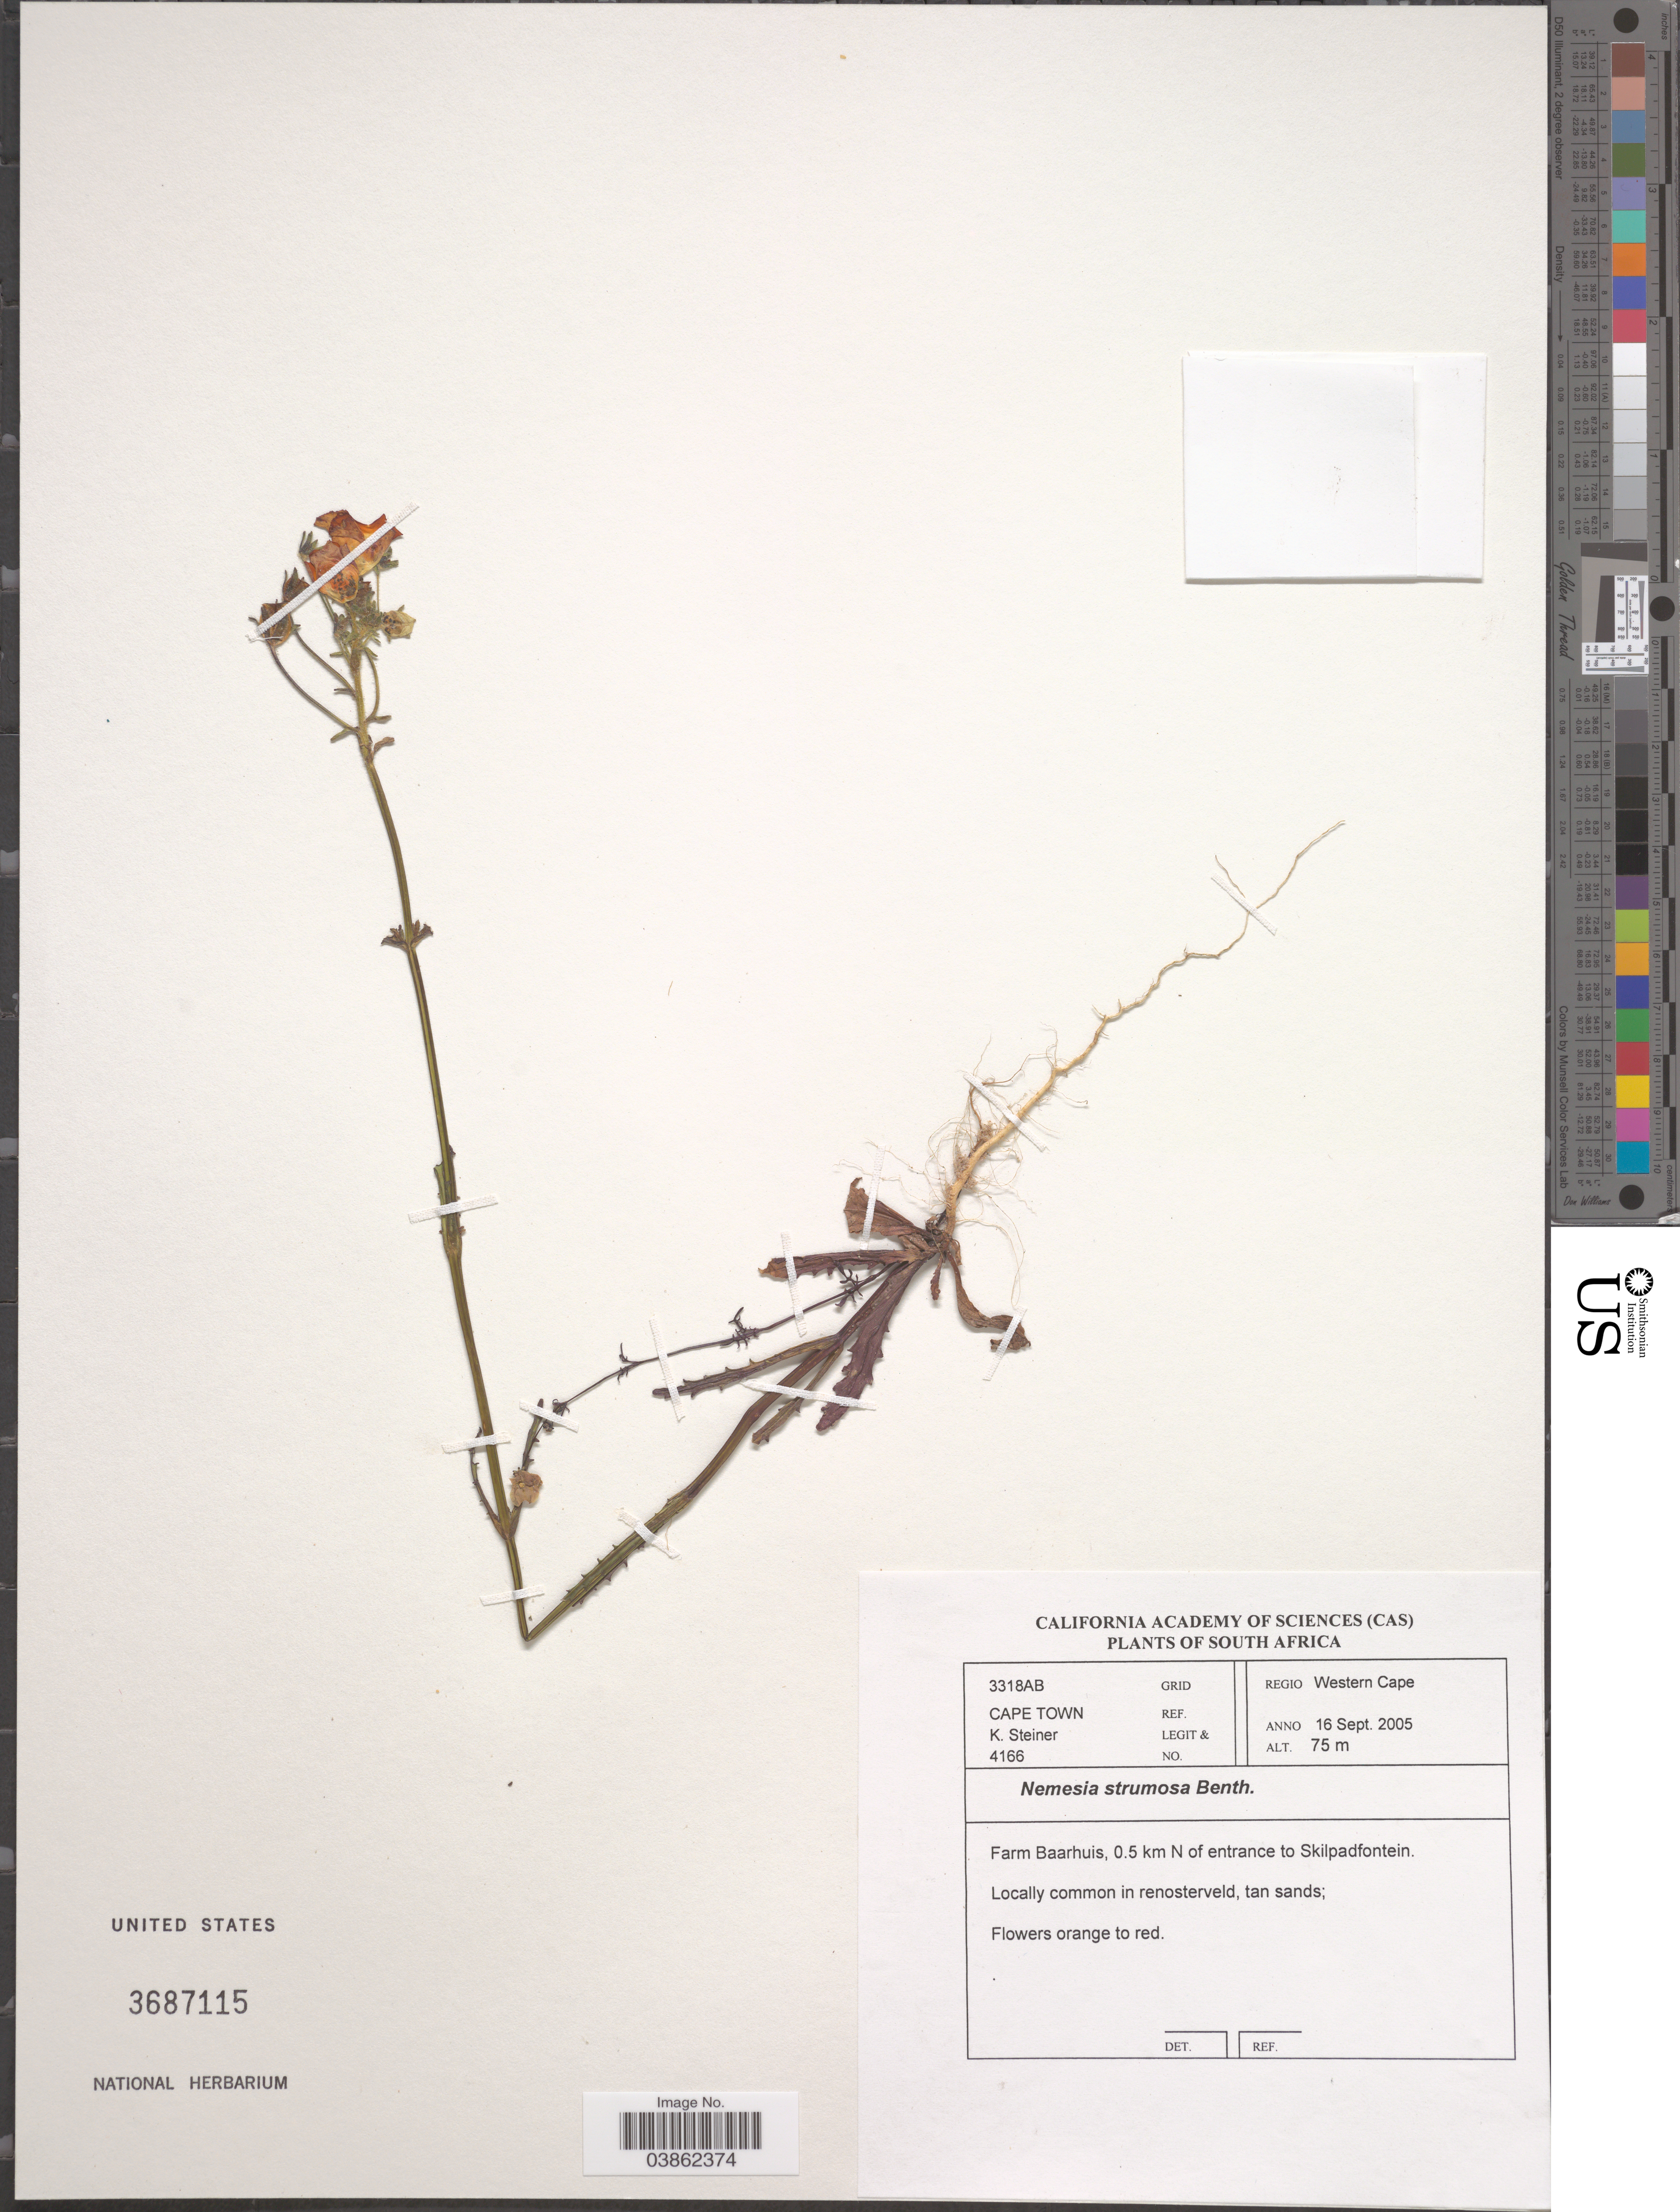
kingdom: Plantae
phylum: Tracheophyta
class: Magnoliopsida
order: Lamiales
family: Scrophulariaceae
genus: Nemesia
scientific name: Nemesia strumosa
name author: Benth.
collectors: K. Steiner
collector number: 4166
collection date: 2005-09-16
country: South Africa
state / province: Western Cape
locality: Grid Ref. 3318AB. Cape Town. Regio Western Cape. Farm Baarhuis, 0.5 km N of entrance to Skilpadfontein.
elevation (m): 75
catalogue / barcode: US 3687115